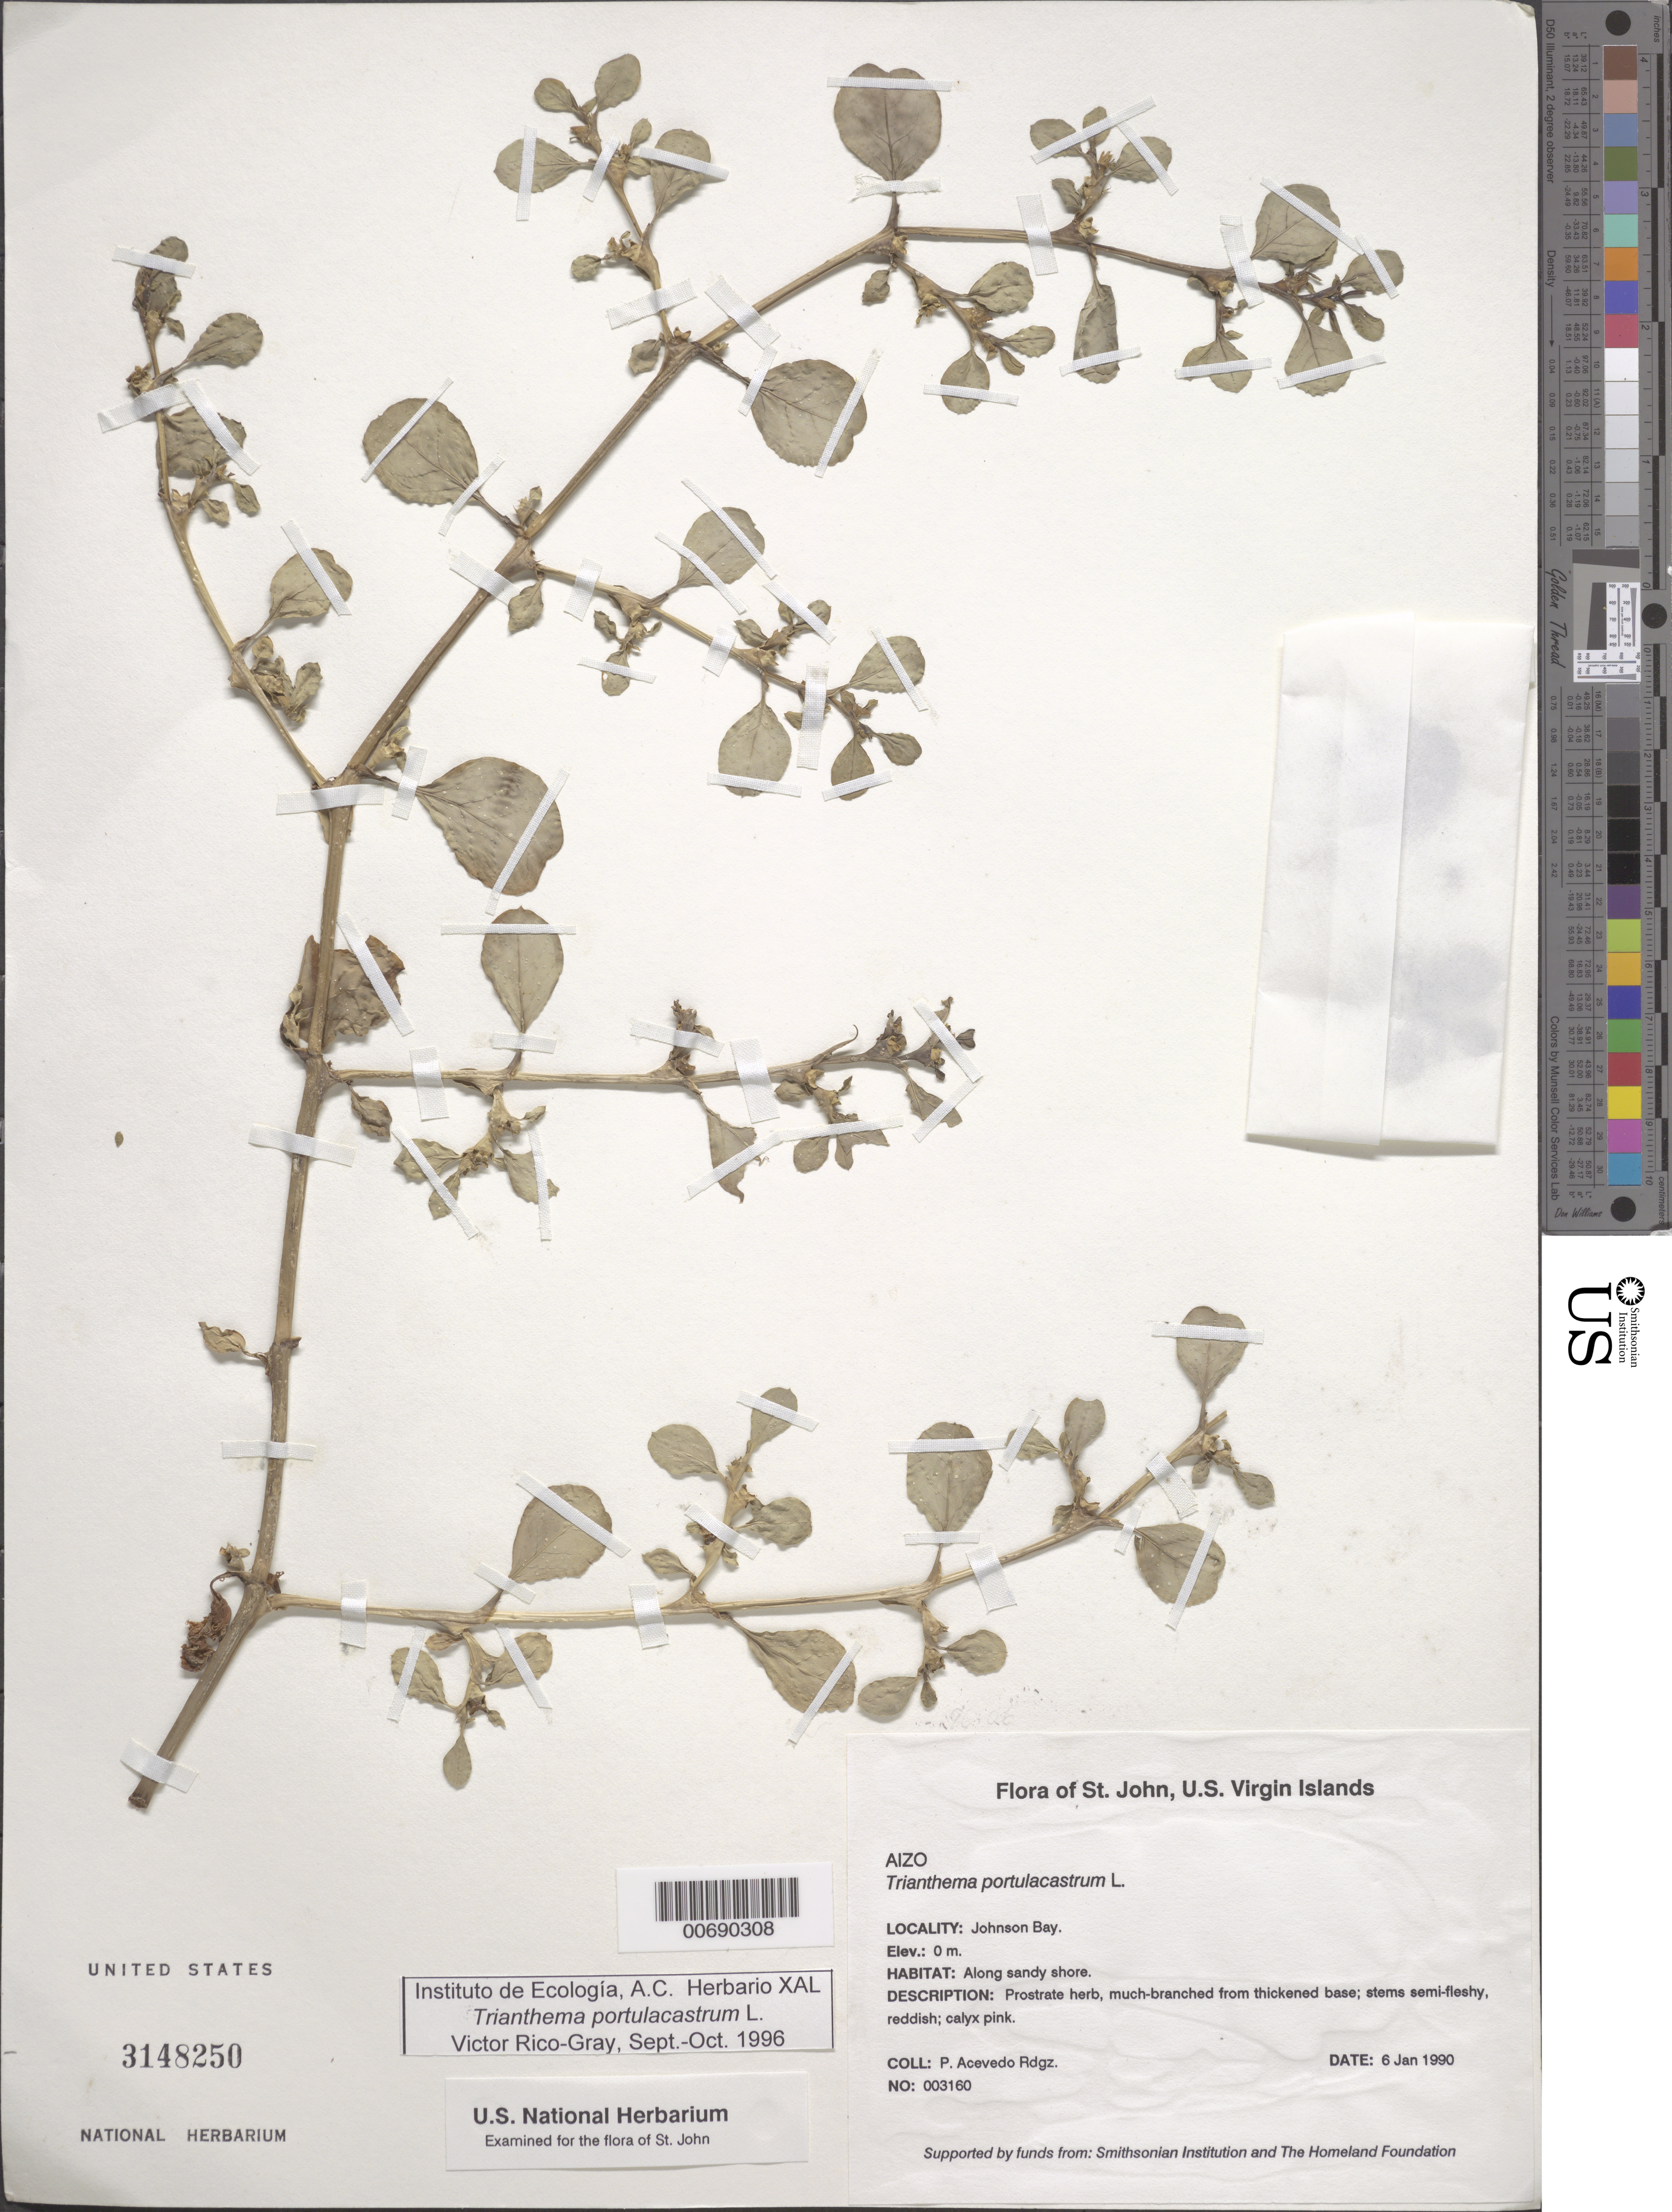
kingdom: Plantae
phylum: Tracheophyta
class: Magnoliopsida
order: Caryophyllales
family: Aizoaceae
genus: Trianthema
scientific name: Trianthema portulacastrum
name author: L.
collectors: P. Acevedo-Rodr.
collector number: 3160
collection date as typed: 06 Jan 1990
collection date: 1990-01-06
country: U.S. Virgin Islands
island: St. John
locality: Reef Bay Quarter; Johnson Bay.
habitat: Along sandy shore.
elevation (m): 0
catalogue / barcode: US 3148250